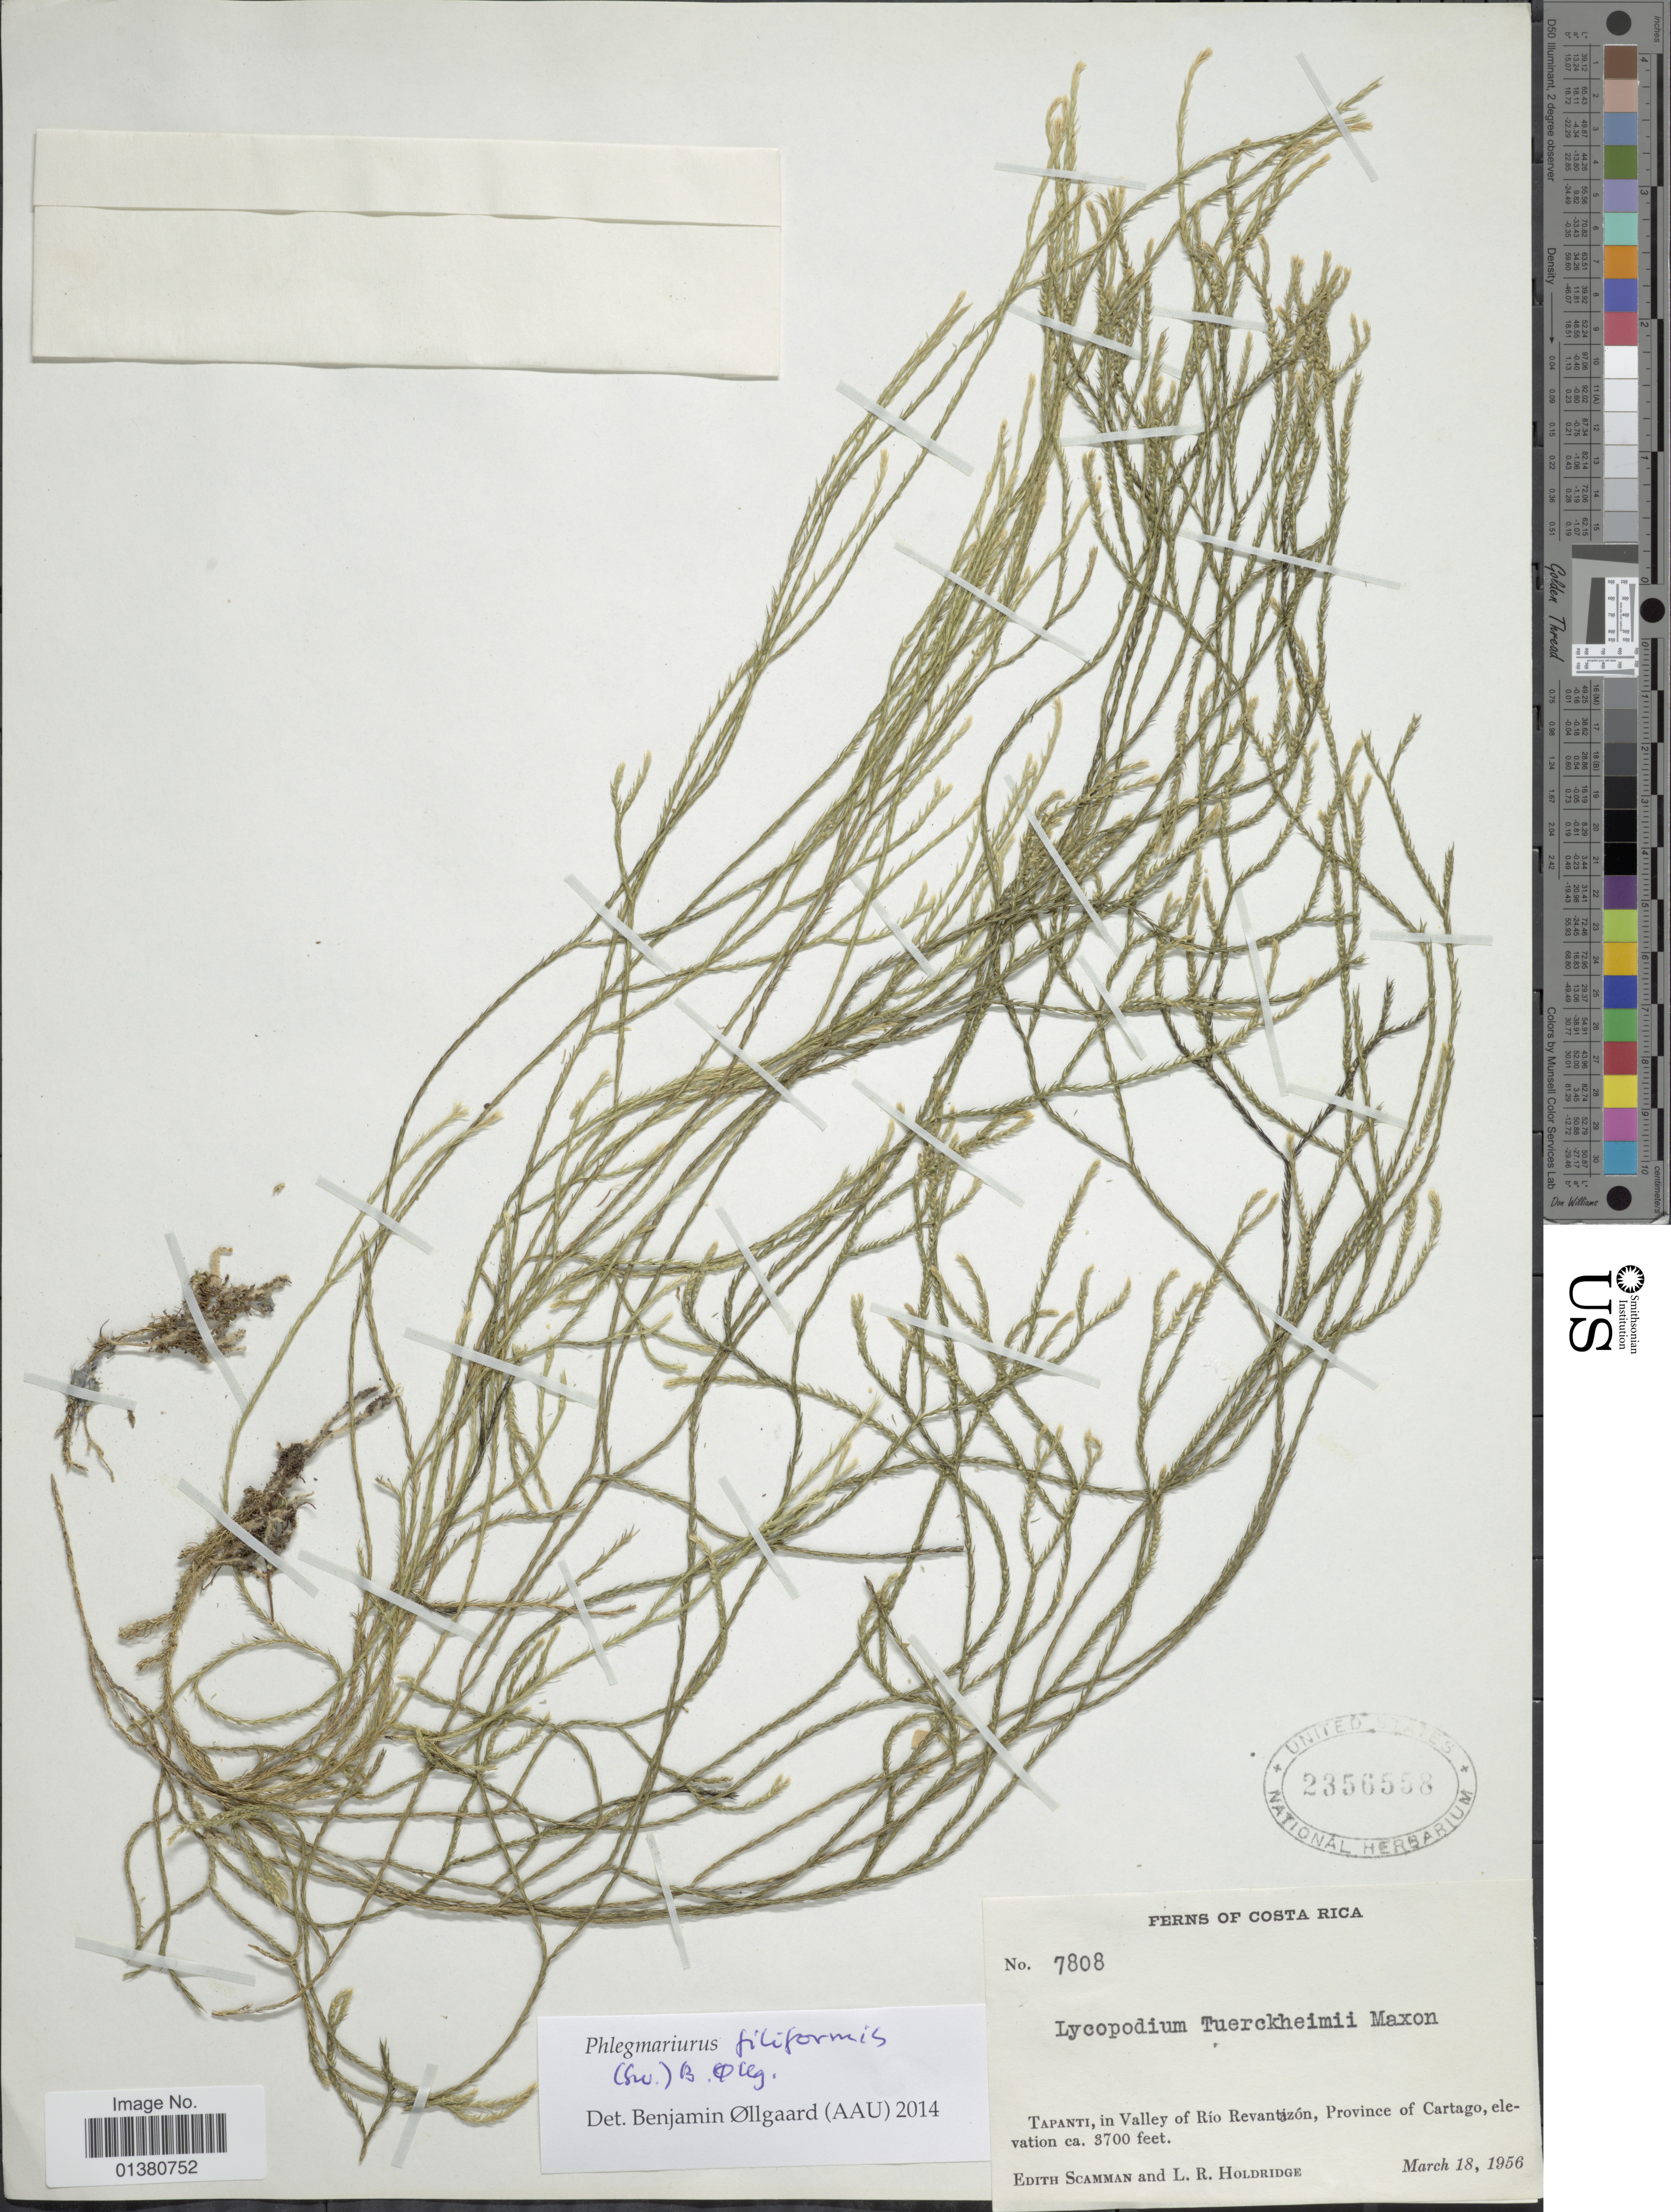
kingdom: Plantae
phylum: Tracheophyta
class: Lycopodiopsida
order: Lycopodiales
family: Lycopodiaceae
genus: Phlegmariurus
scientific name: Phlegmariurus filiformis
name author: (Sw.) W.H. Wagner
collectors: E. Scamman & L. Holdridge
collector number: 7808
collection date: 1956-03-18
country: Costa Rica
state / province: Cartago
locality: Tapanti, in Valley of Rio Revantizon, Province of Cartago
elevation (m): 1128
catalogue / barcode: US 2356558